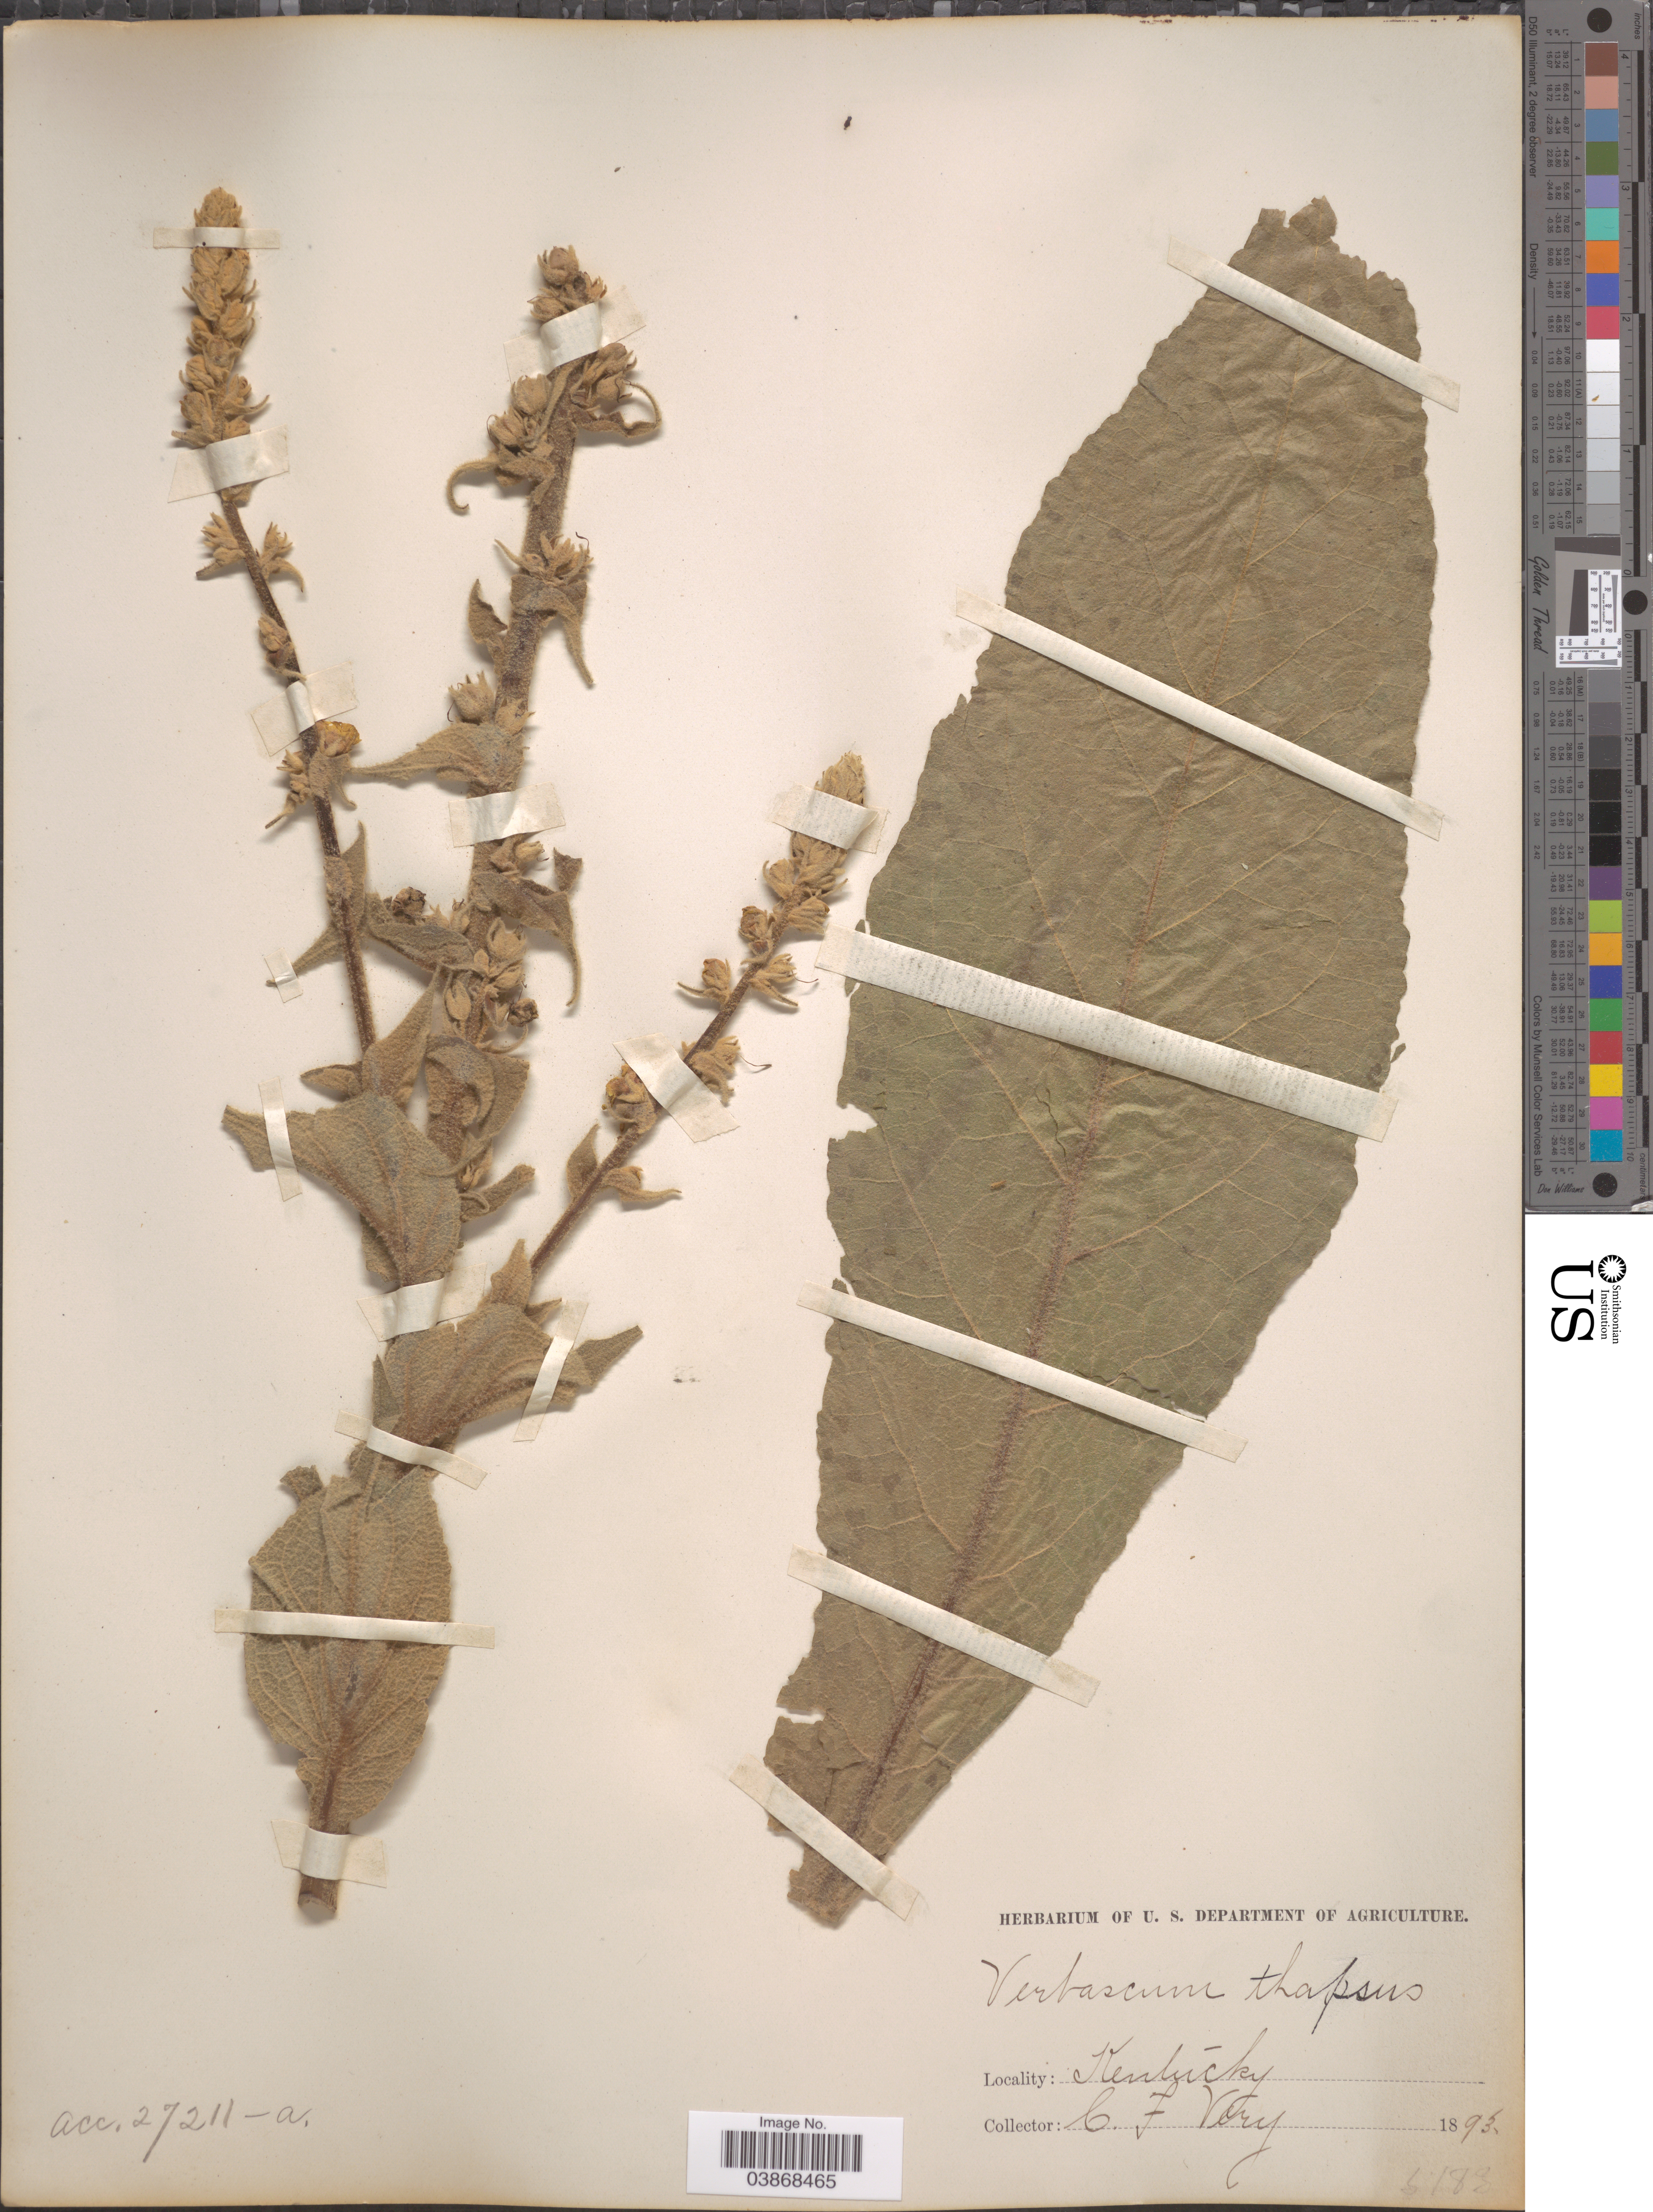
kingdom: Plantae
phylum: Tracheophyta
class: Magnoliopsida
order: Lamiales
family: Scrophulariaceae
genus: Verbascum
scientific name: Verbascum phlomoides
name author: L.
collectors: C. Very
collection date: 1893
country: United States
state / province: Kentucky